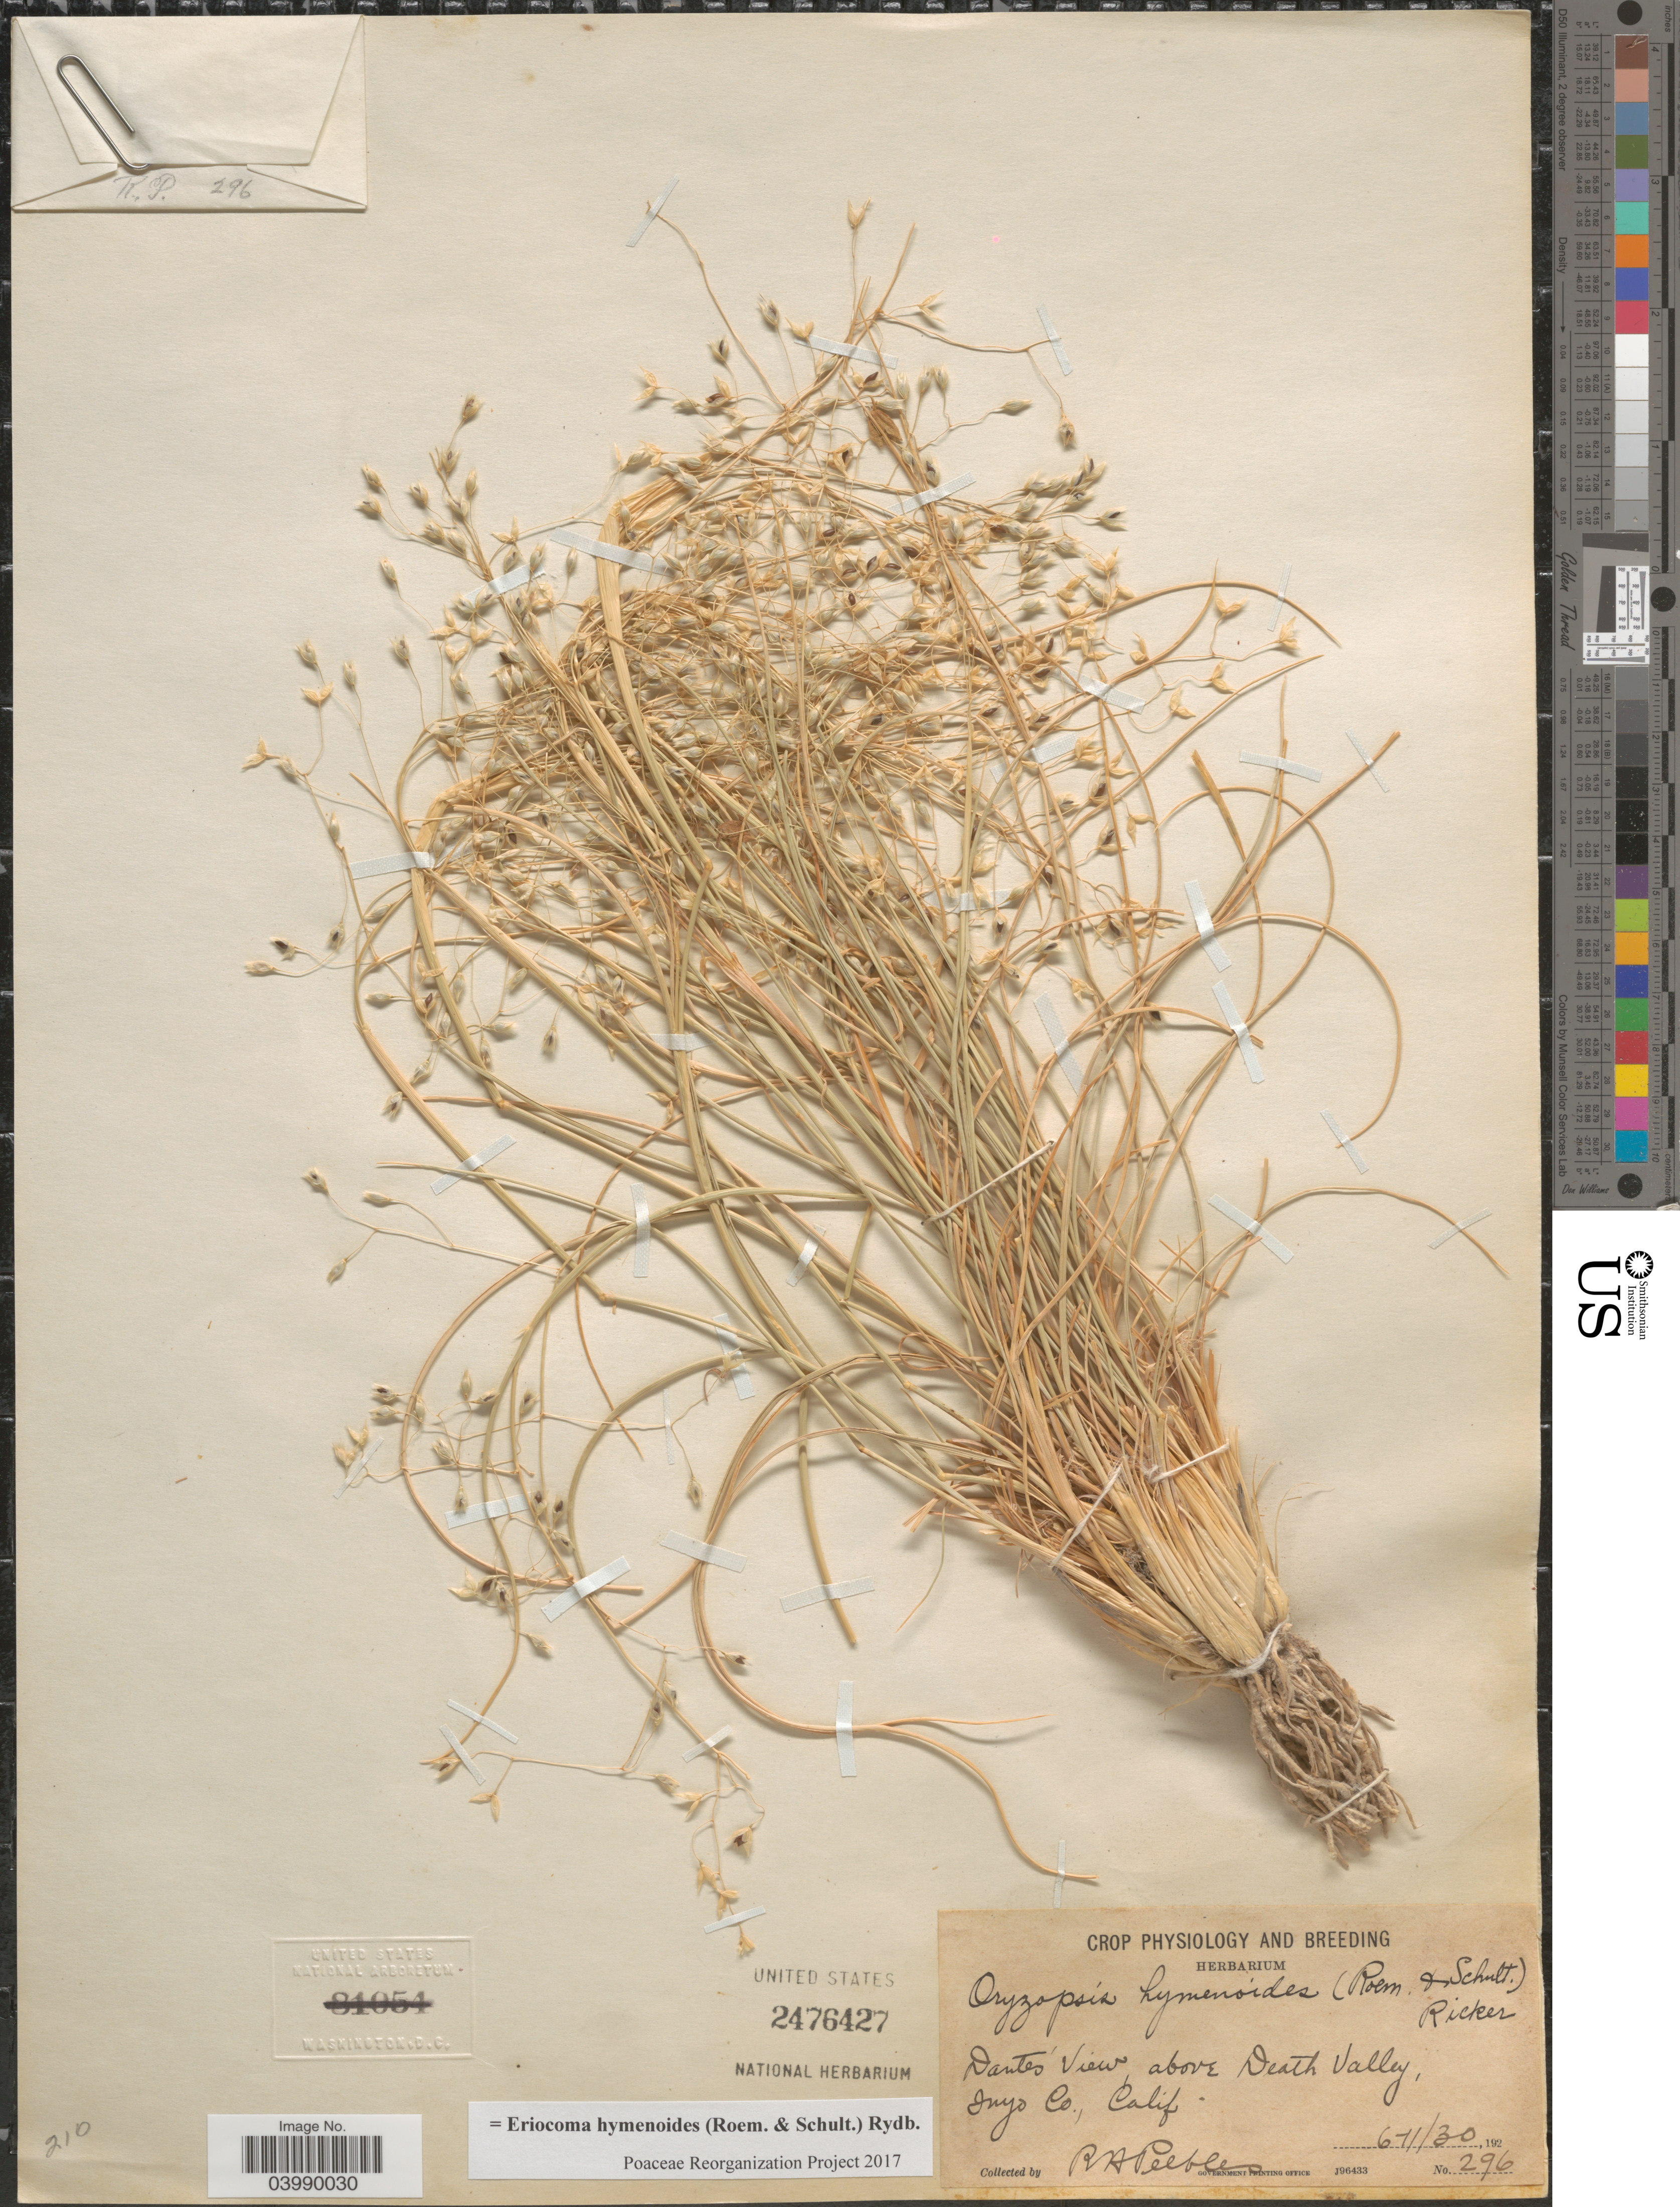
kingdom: Plantae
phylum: Tracheophyta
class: Liliopsida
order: Poales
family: Poaceae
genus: Eriocoma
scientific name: Eriocoma hymenoides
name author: (Roem. & Schult.) Rydb.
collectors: R. H. Peebles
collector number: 296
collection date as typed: Transcribed d/m/y: 11/6/30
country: United States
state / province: California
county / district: Inyo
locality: Dantes' View, above Death Valley, Inyo Co.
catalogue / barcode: US 2476427